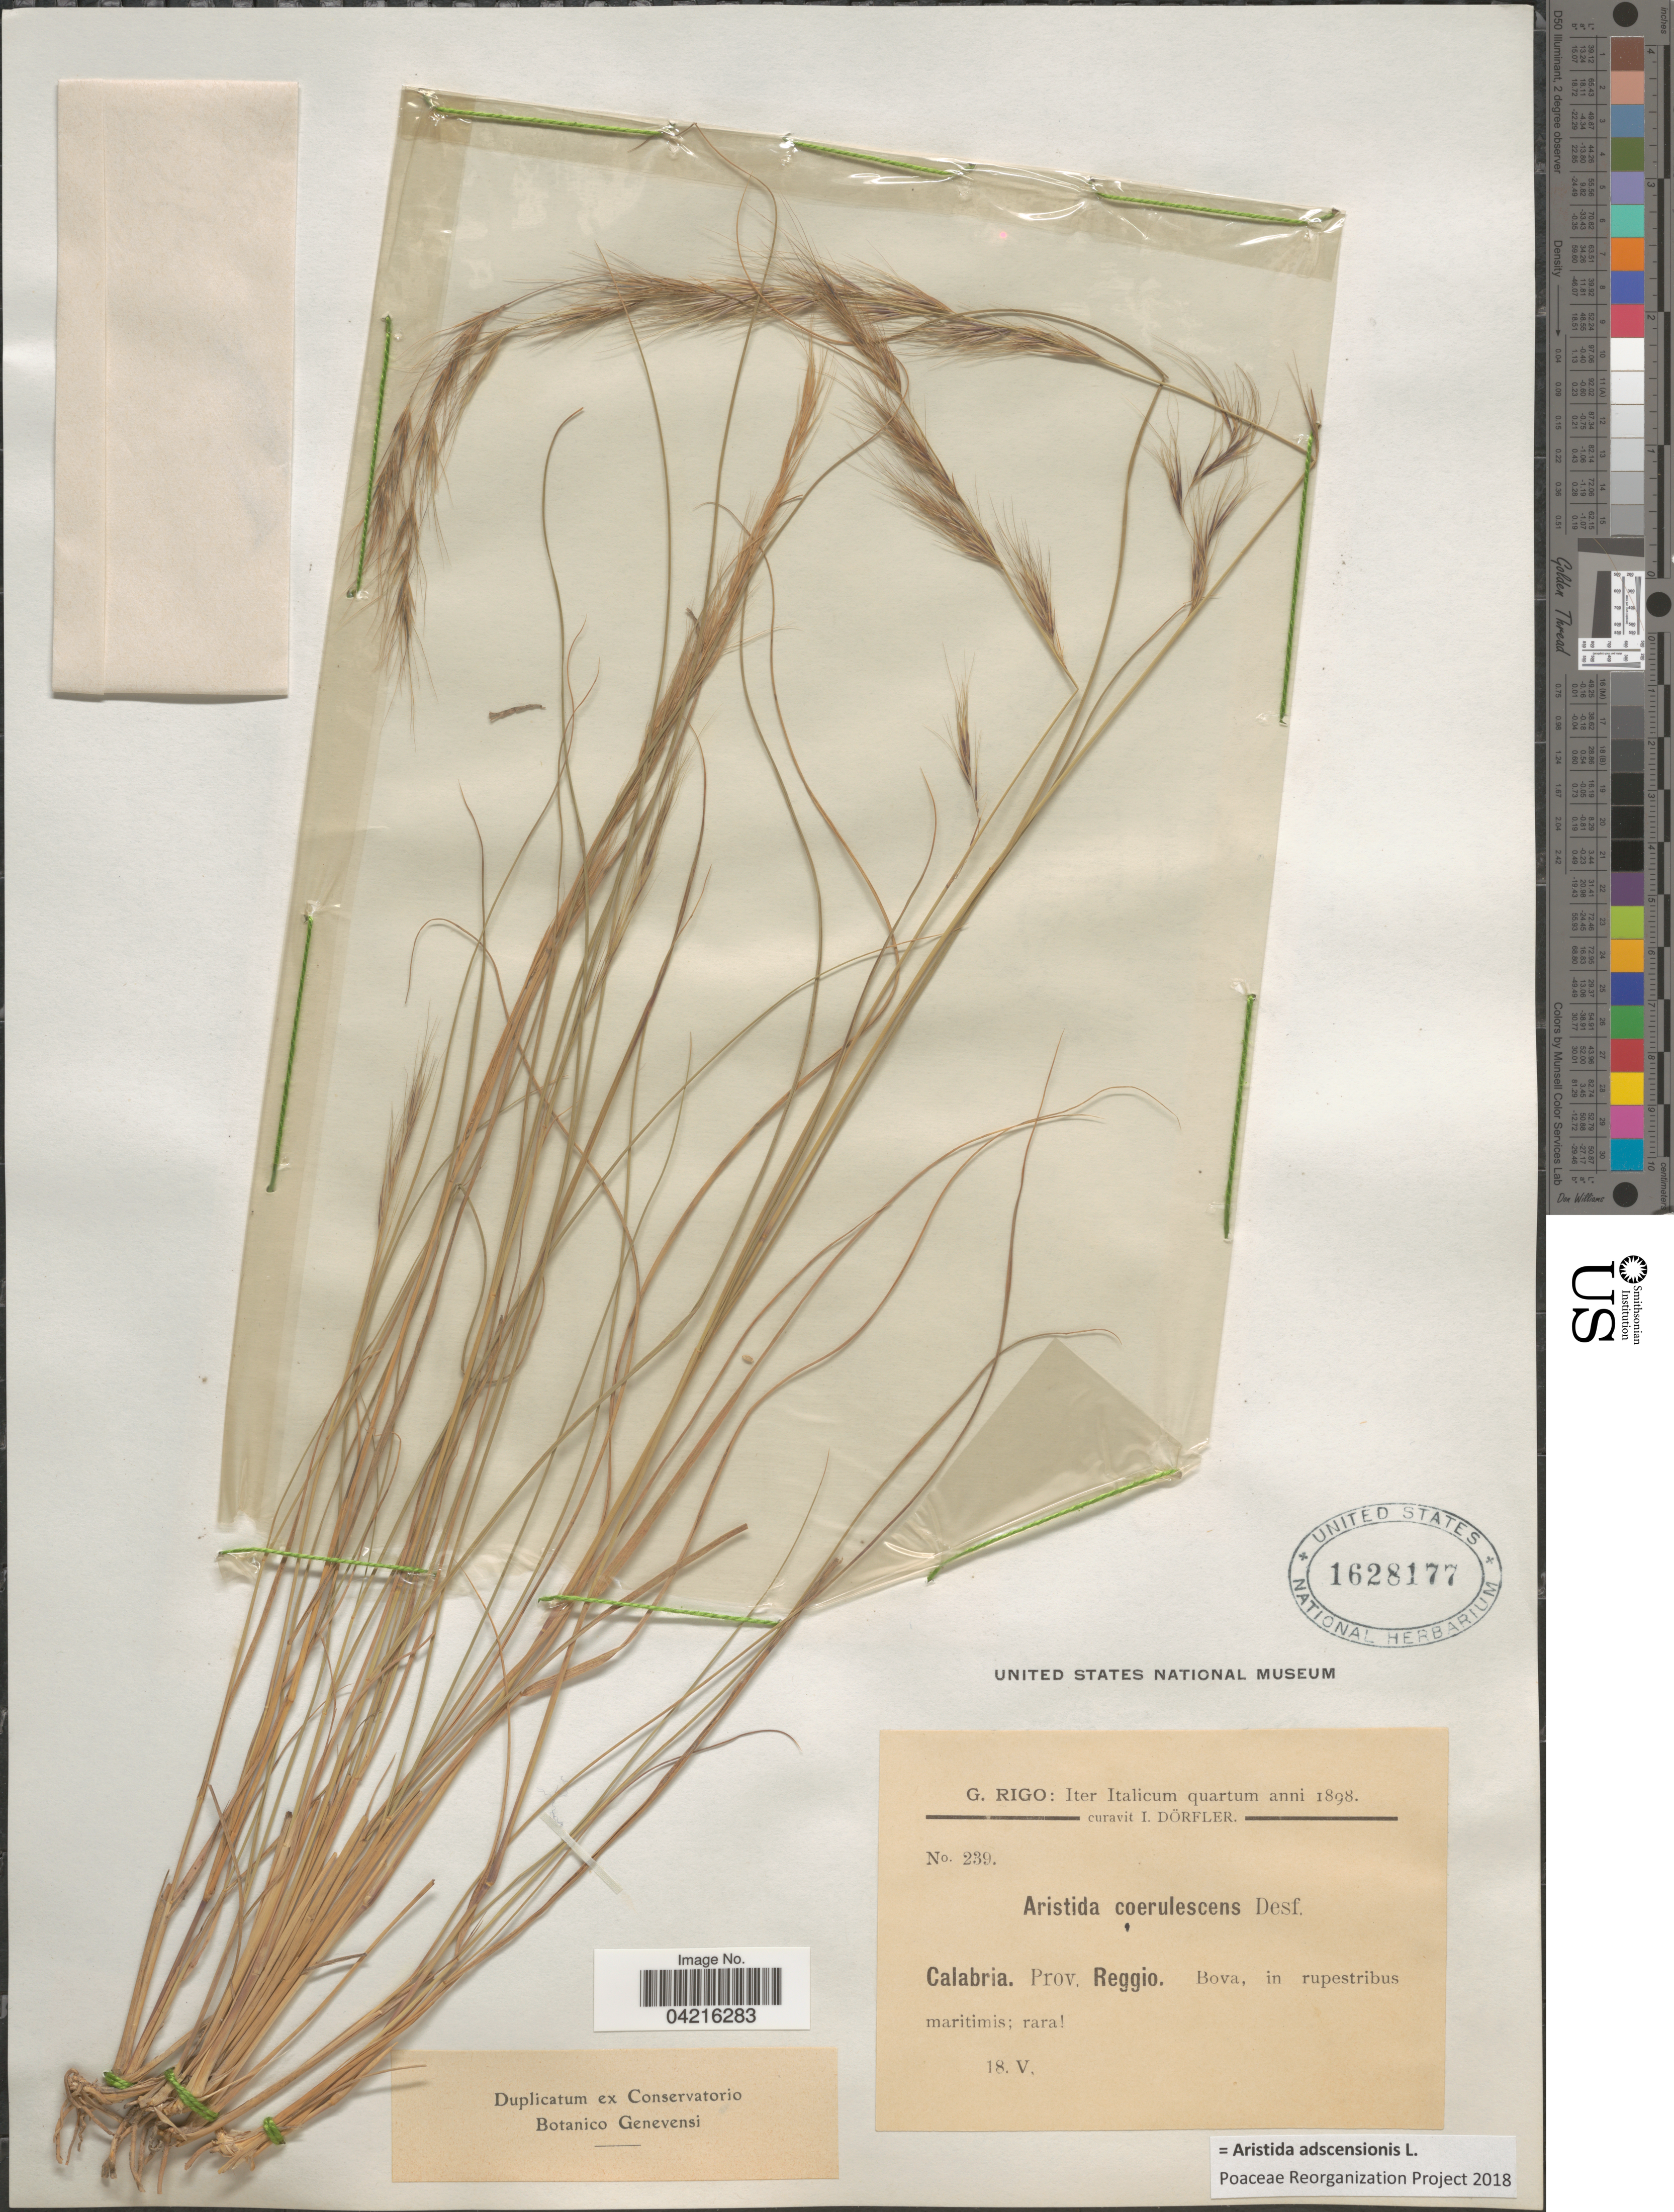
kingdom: Plantae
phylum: Tracheophyta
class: Liliopsida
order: Poales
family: Poaceae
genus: Aristida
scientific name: Aristida adscensionis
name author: L.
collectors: G. Rigo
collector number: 239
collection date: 1898-05-18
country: Italy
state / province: Calabria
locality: Iter Italicum quartum anni 1898. Prov. Reggio. Bova, in rupestribus maritimis.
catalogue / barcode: US 1628177